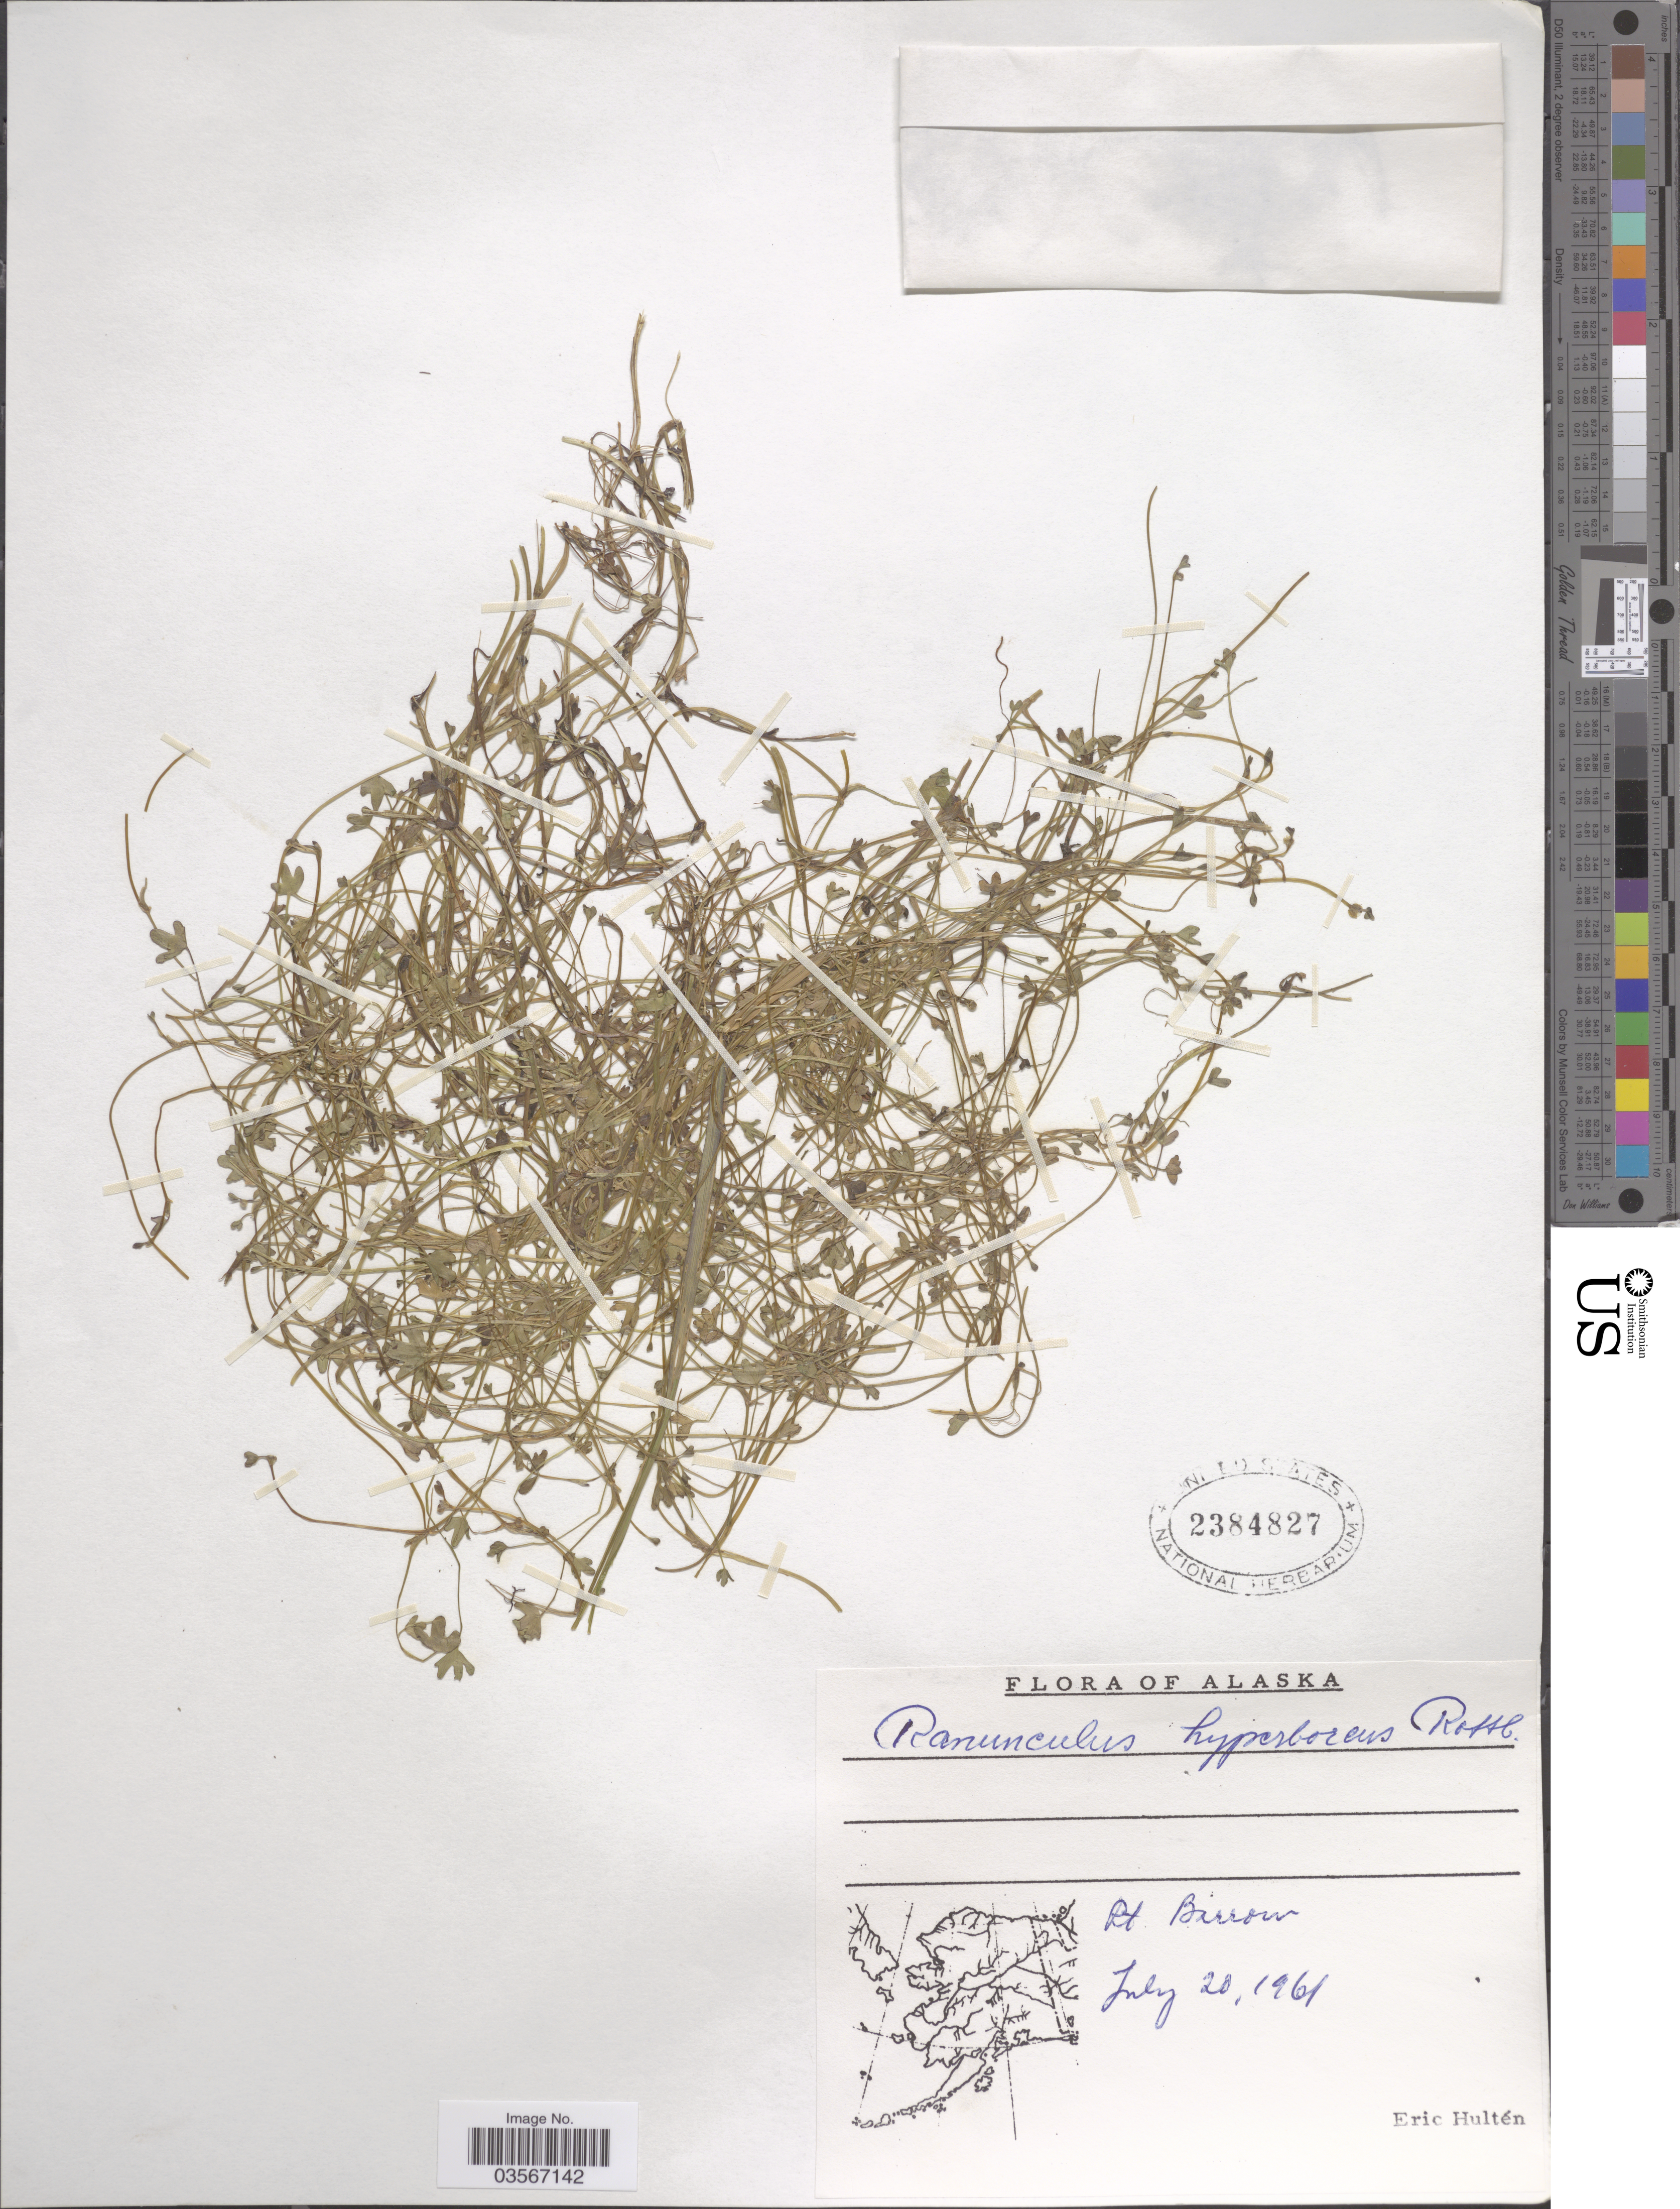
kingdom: Plantae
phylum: Tracheophyta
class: Magnoliopsida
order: Ranunculales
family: Ranunculaceae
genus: Ranunculus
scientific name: Ranunculus hyperboreus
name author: Rottb.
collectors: E. G. Hultén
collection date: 1961-07-20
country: United States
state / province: Alaska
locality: Pt. Birron.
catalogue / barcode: US 2384827